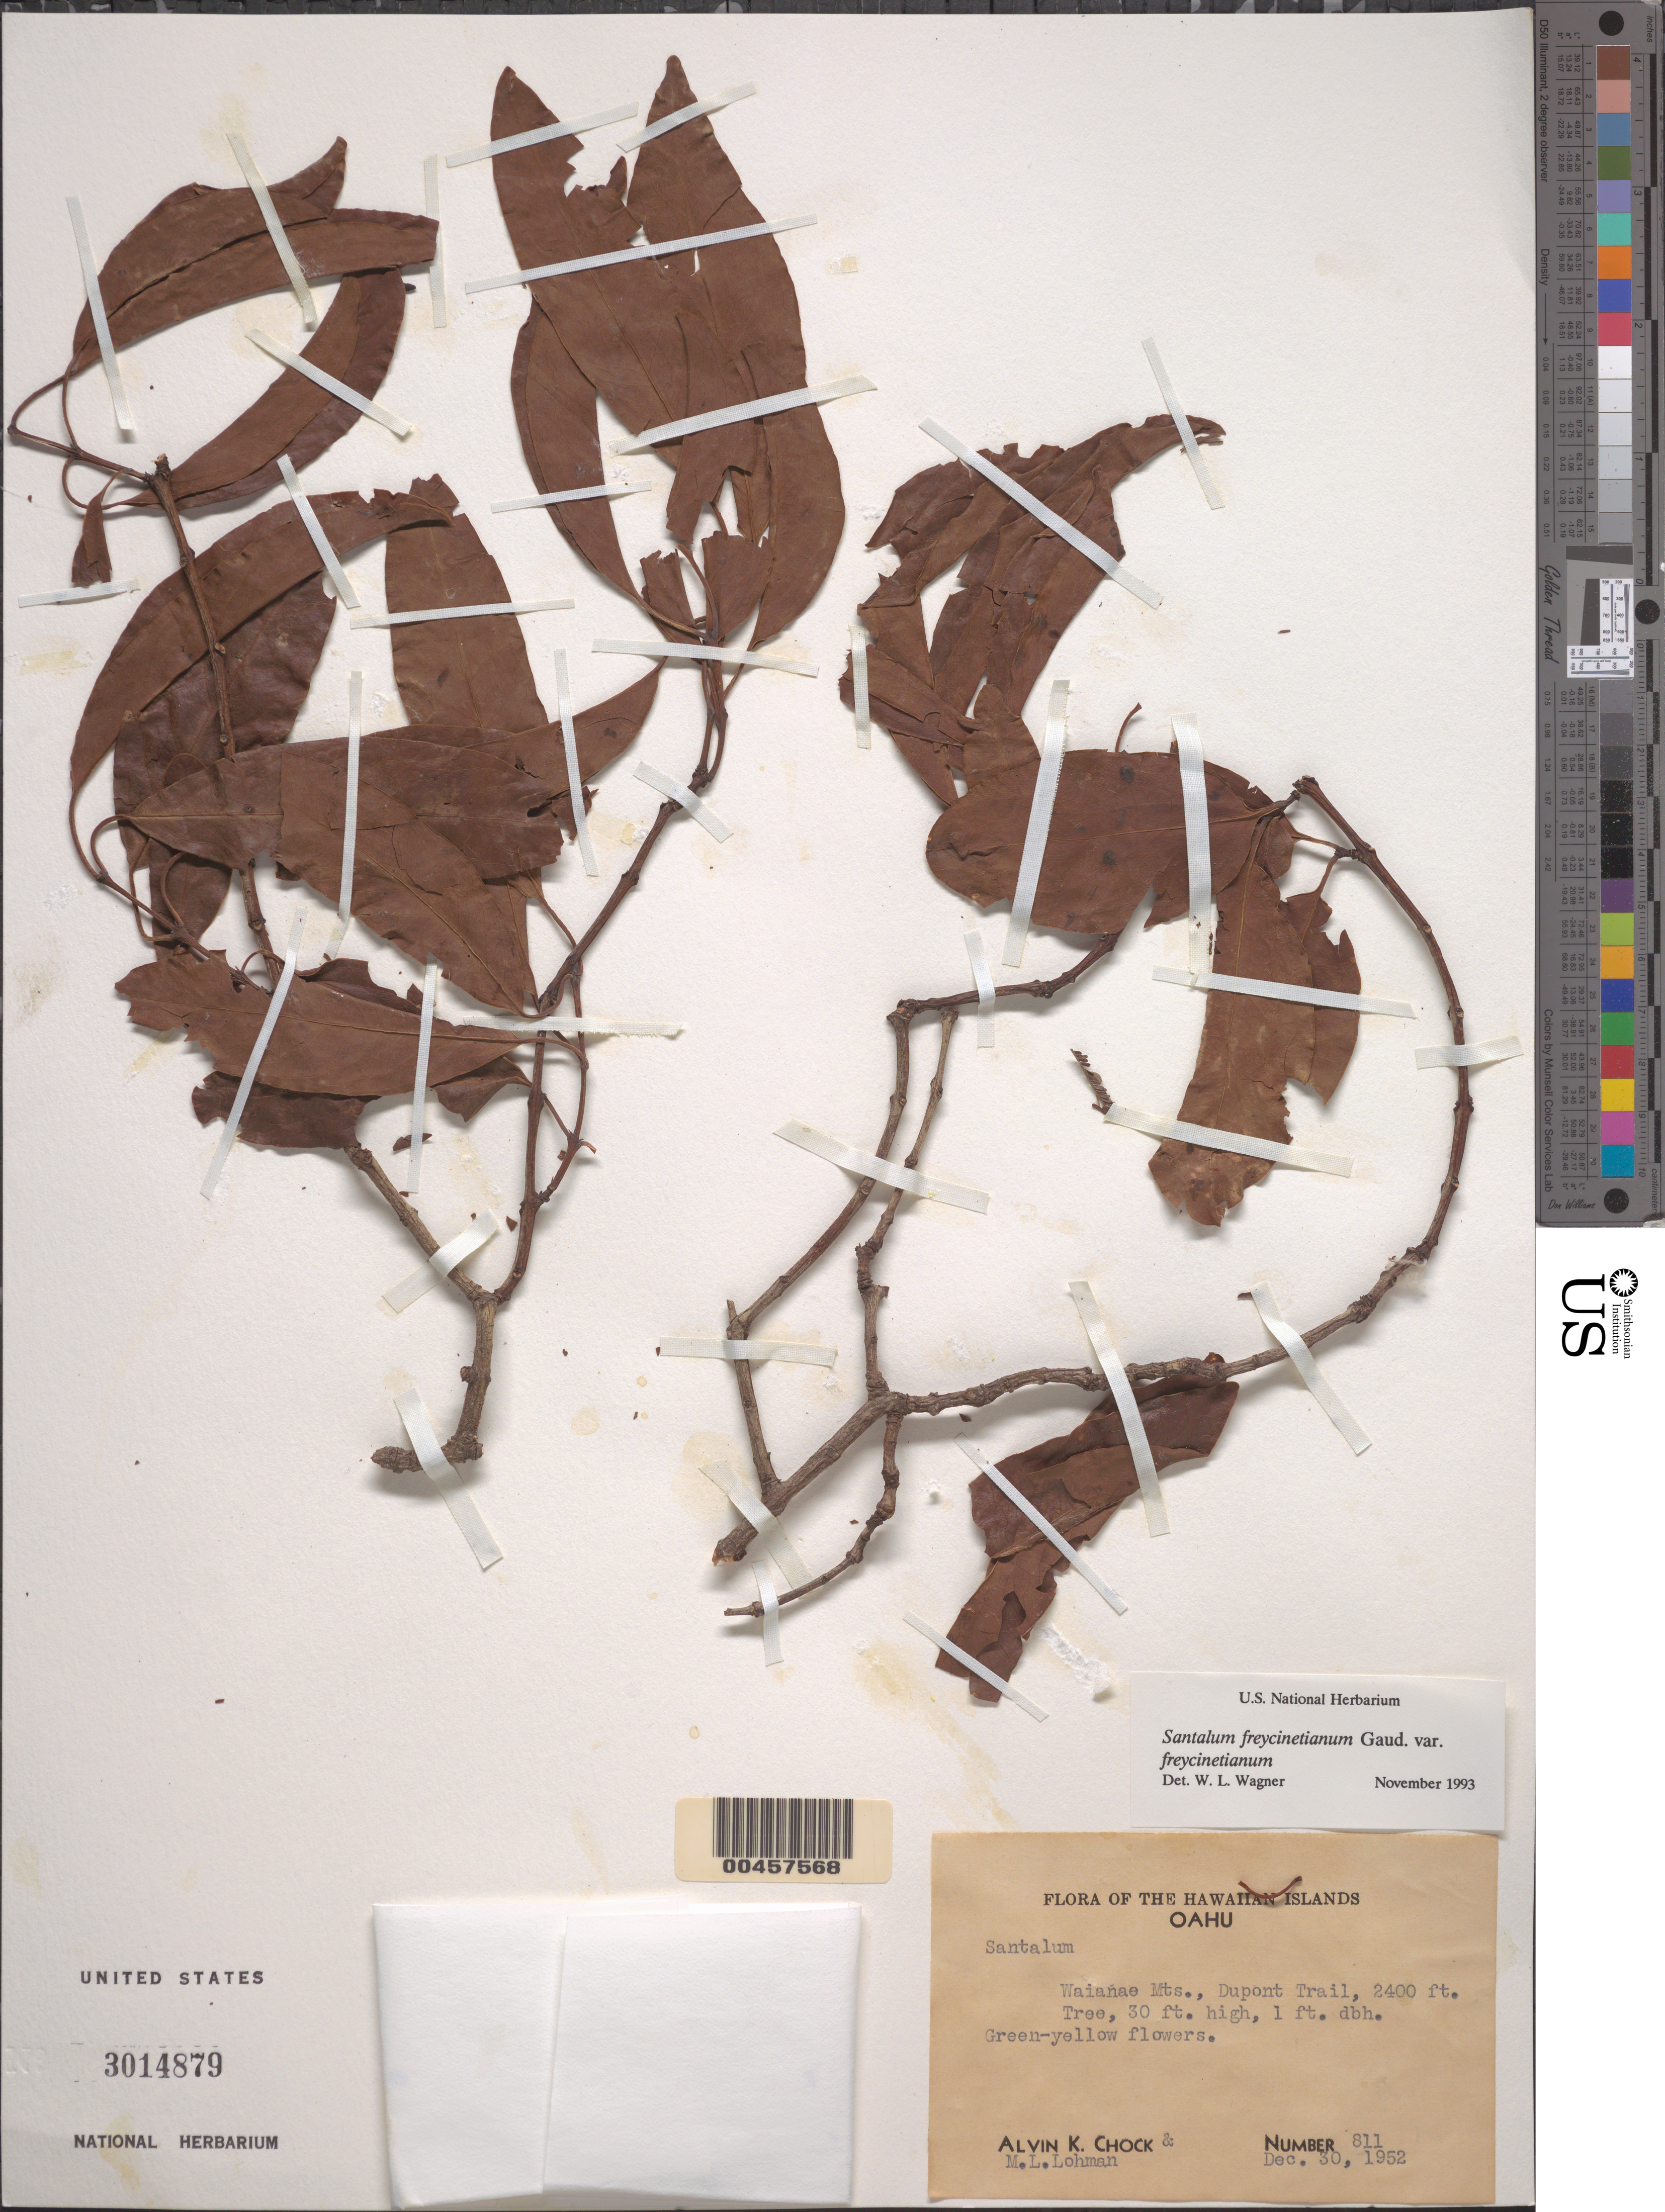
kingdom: Plantae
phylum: Tracheophyta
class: Magnoliopsida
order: Santalales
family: Santalaceae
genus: Santalum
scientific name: Santalum freycinetianum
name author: Gaudich.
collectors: A. Chock & M. Lohman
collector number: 811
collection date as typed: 30 Dec 1952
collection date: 1952-12-30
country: United States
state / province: Hawaii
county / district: Honolulu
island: Oahu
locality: Waianae Mts., Dupont Trail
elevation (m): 732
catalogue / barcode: US 3014879